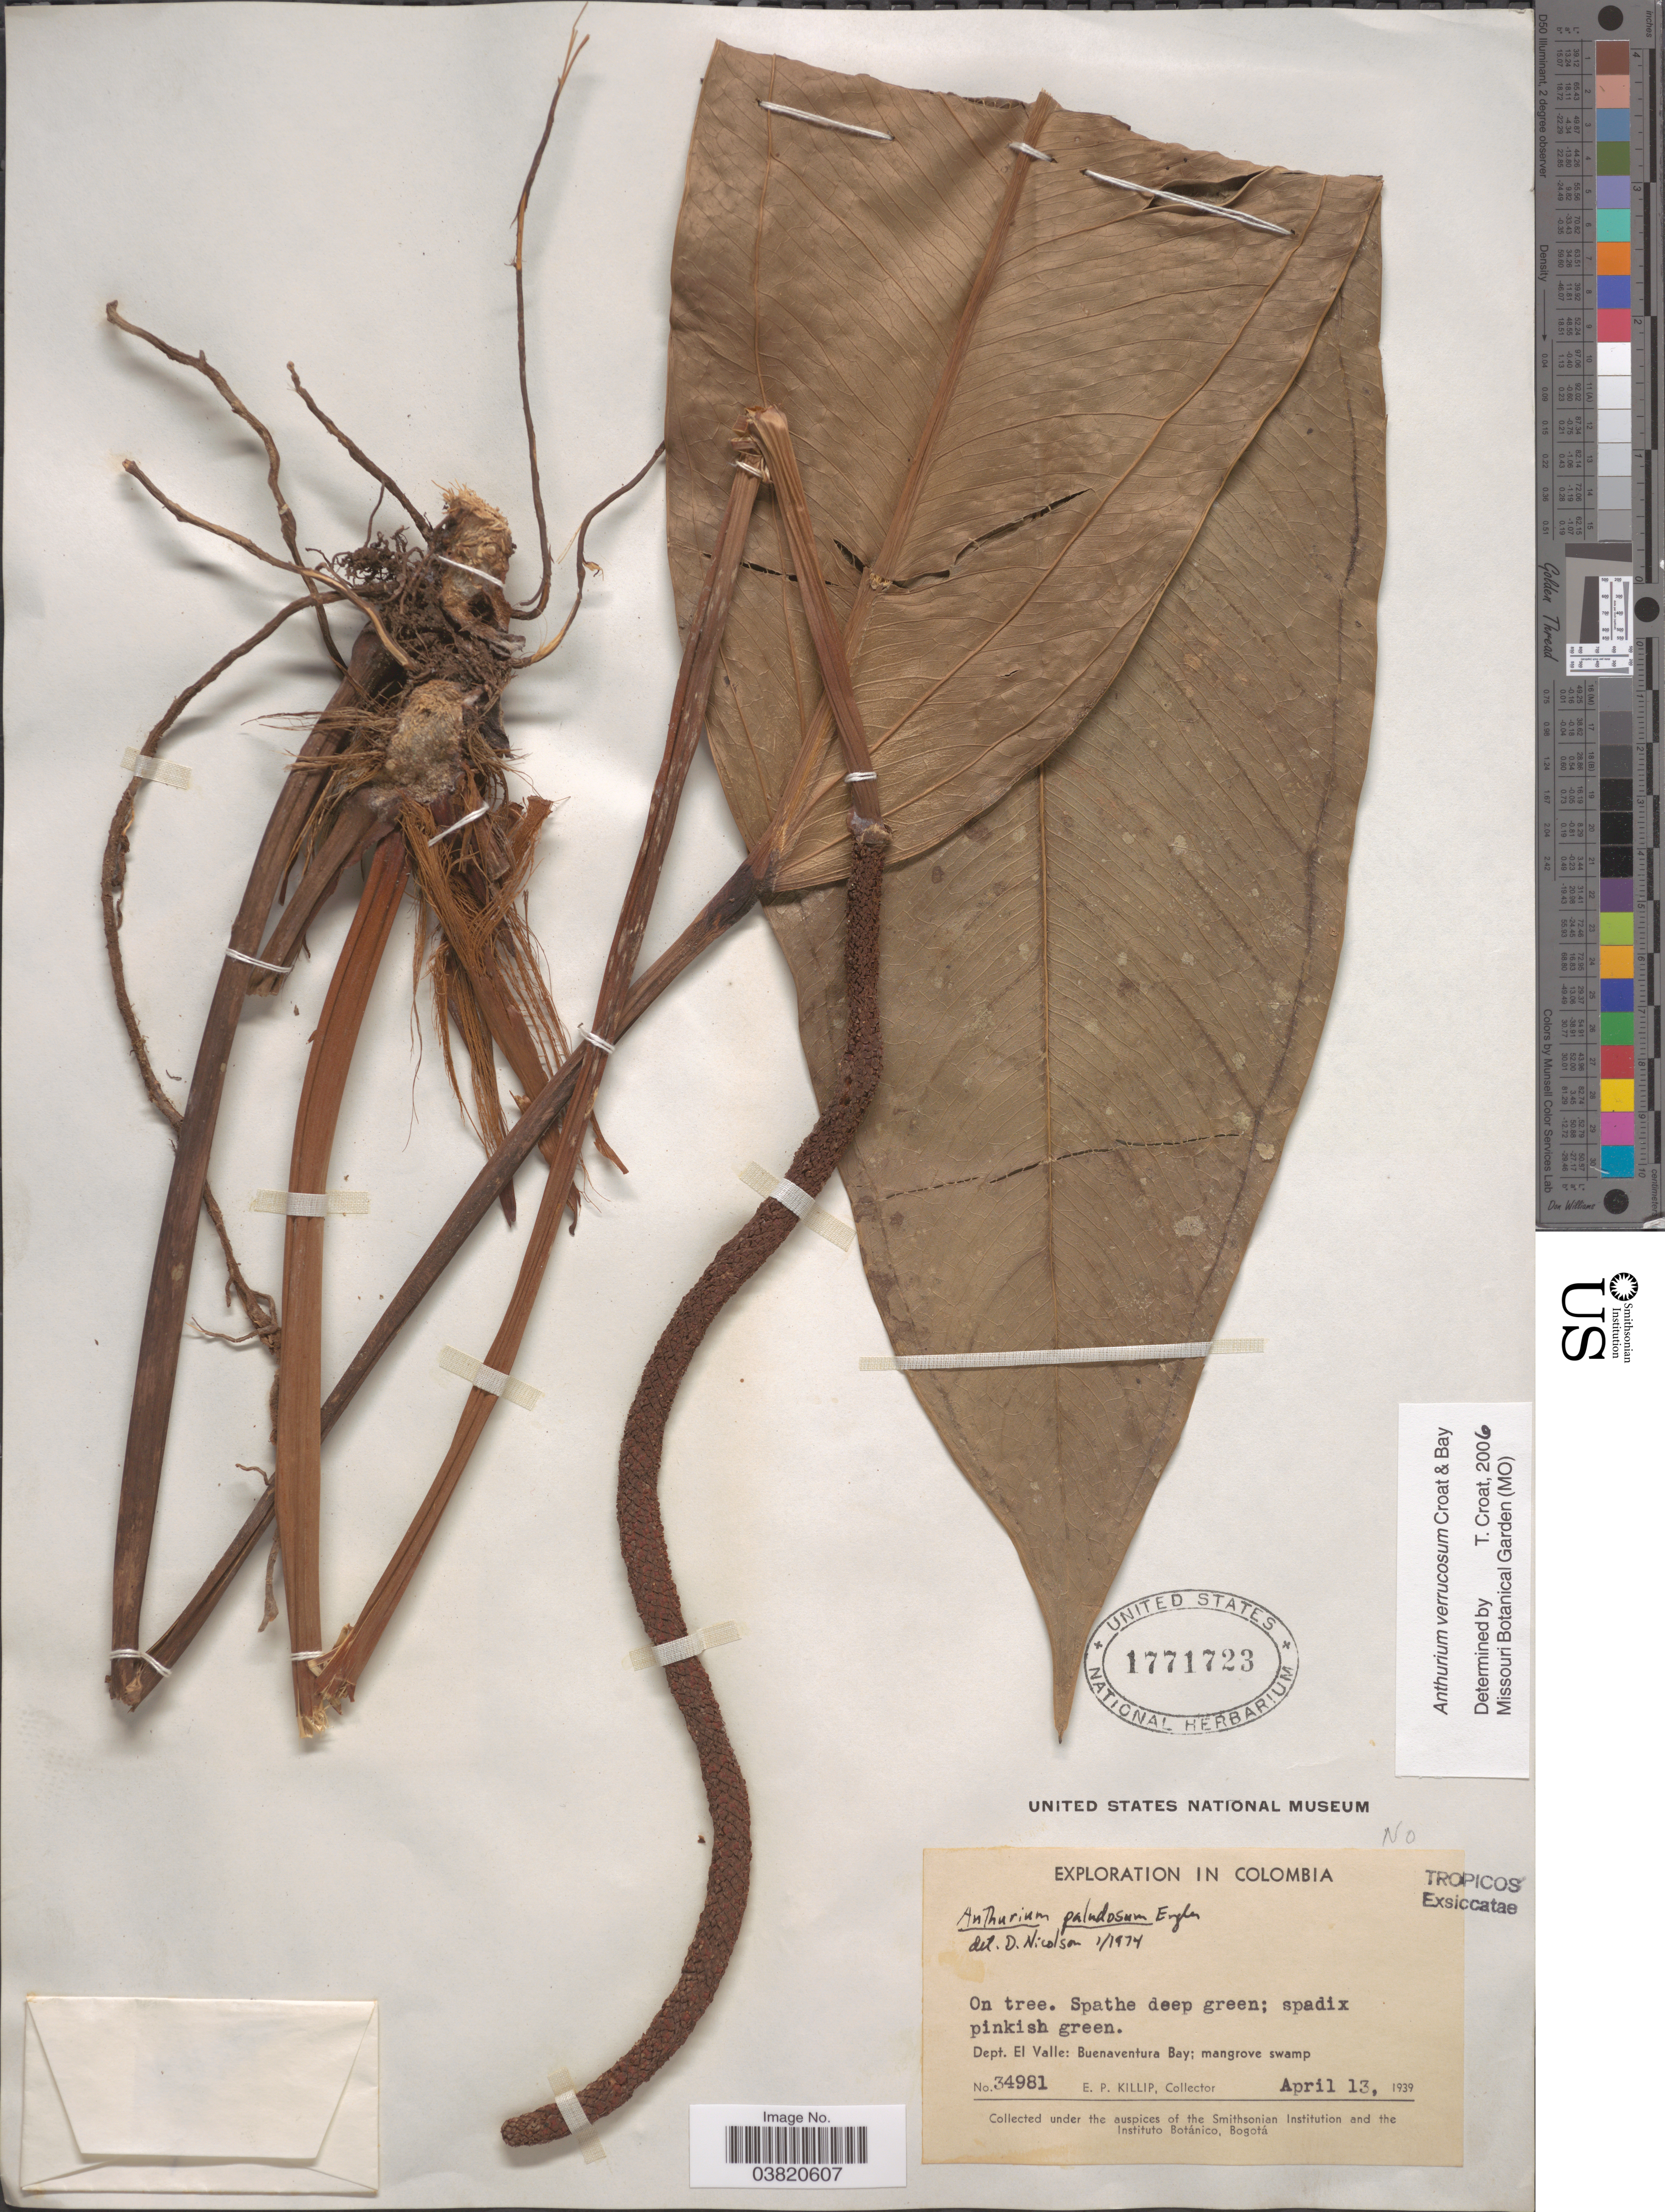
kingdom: Plantae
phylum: Tracheophyta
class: Liliopsida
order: Alismatales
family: Araceae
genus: Anthurium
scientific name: Anthurium verrucosum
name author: Croat & D.C. Bay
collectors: E. P. Killip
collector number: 34981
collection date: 1939-04-13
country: Colombia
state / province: Valle del Cauca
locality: Dept. El Valle: Buenaventura Bay; mangrove swamp.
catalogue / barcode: US 1771723